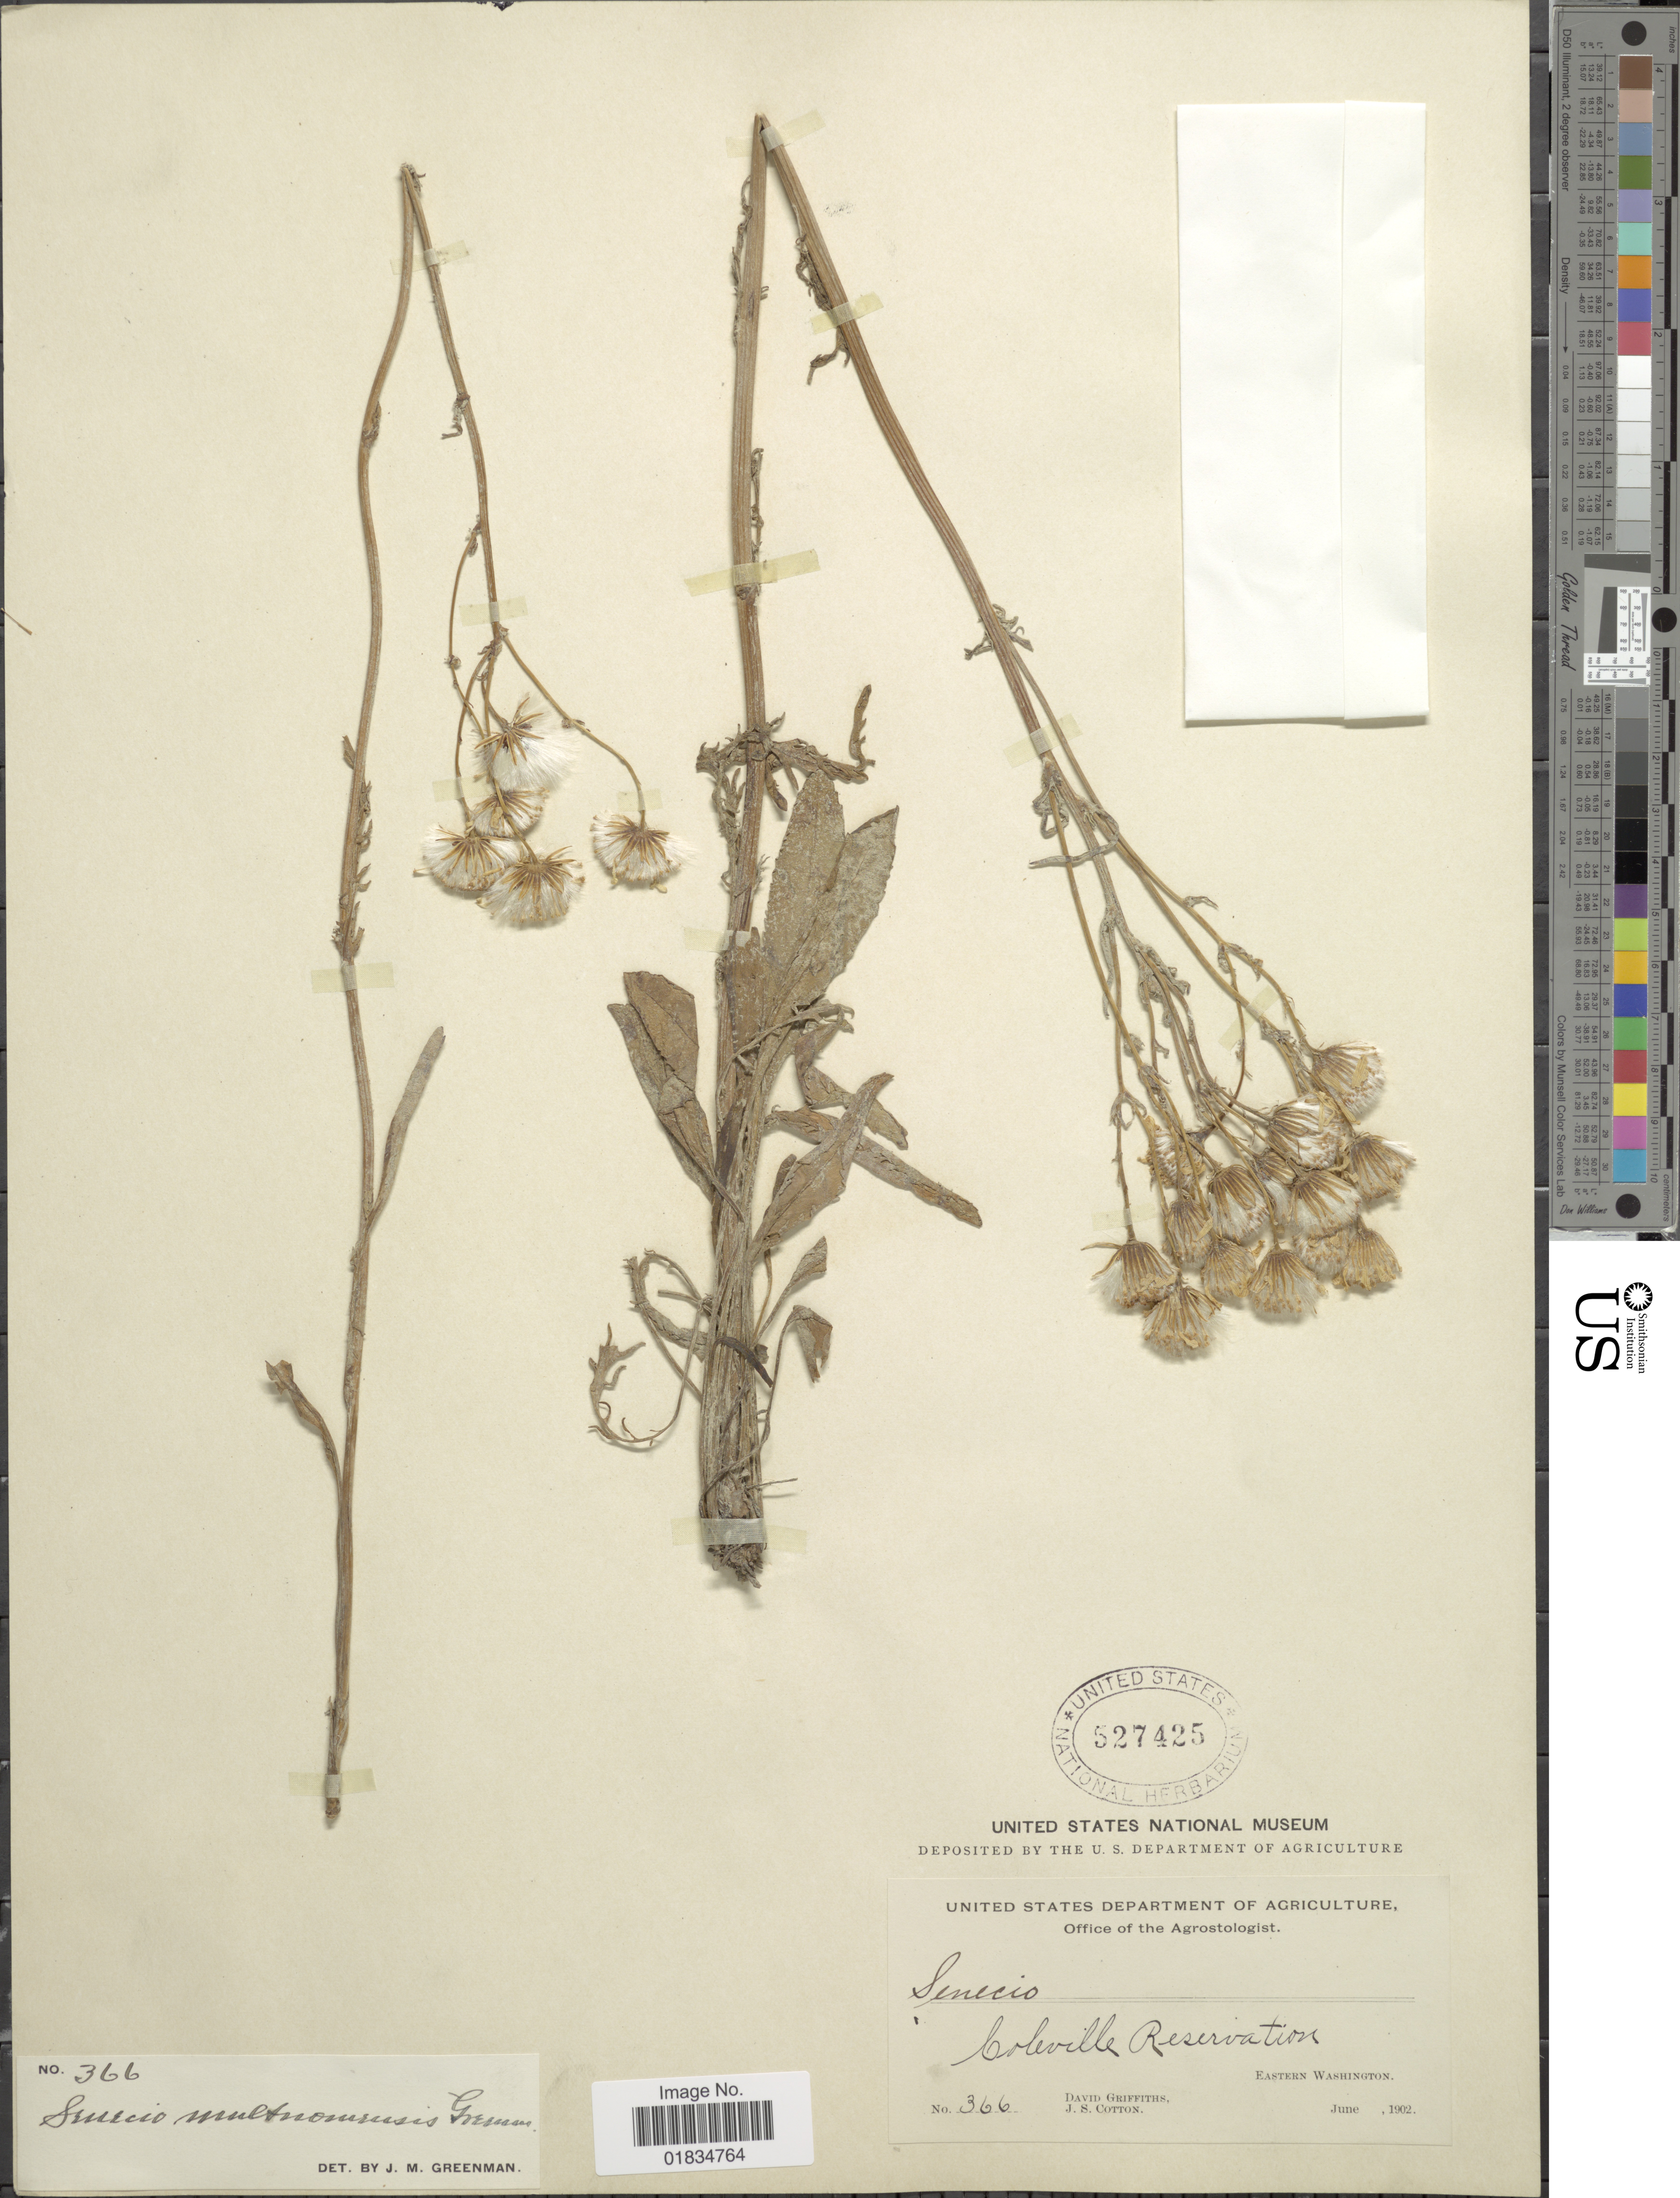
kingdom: Plantae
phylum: Tracheophyta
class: Magnoliopsida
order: Asterales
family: Asteraceae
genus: Senecio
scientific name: Senecio multinomensis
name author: Greenm.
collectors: D. Griffiths & J. S. Cotton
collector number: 366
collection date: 1902-06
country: United States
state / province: Washington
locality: Eastern Washington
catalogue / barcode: US 527425